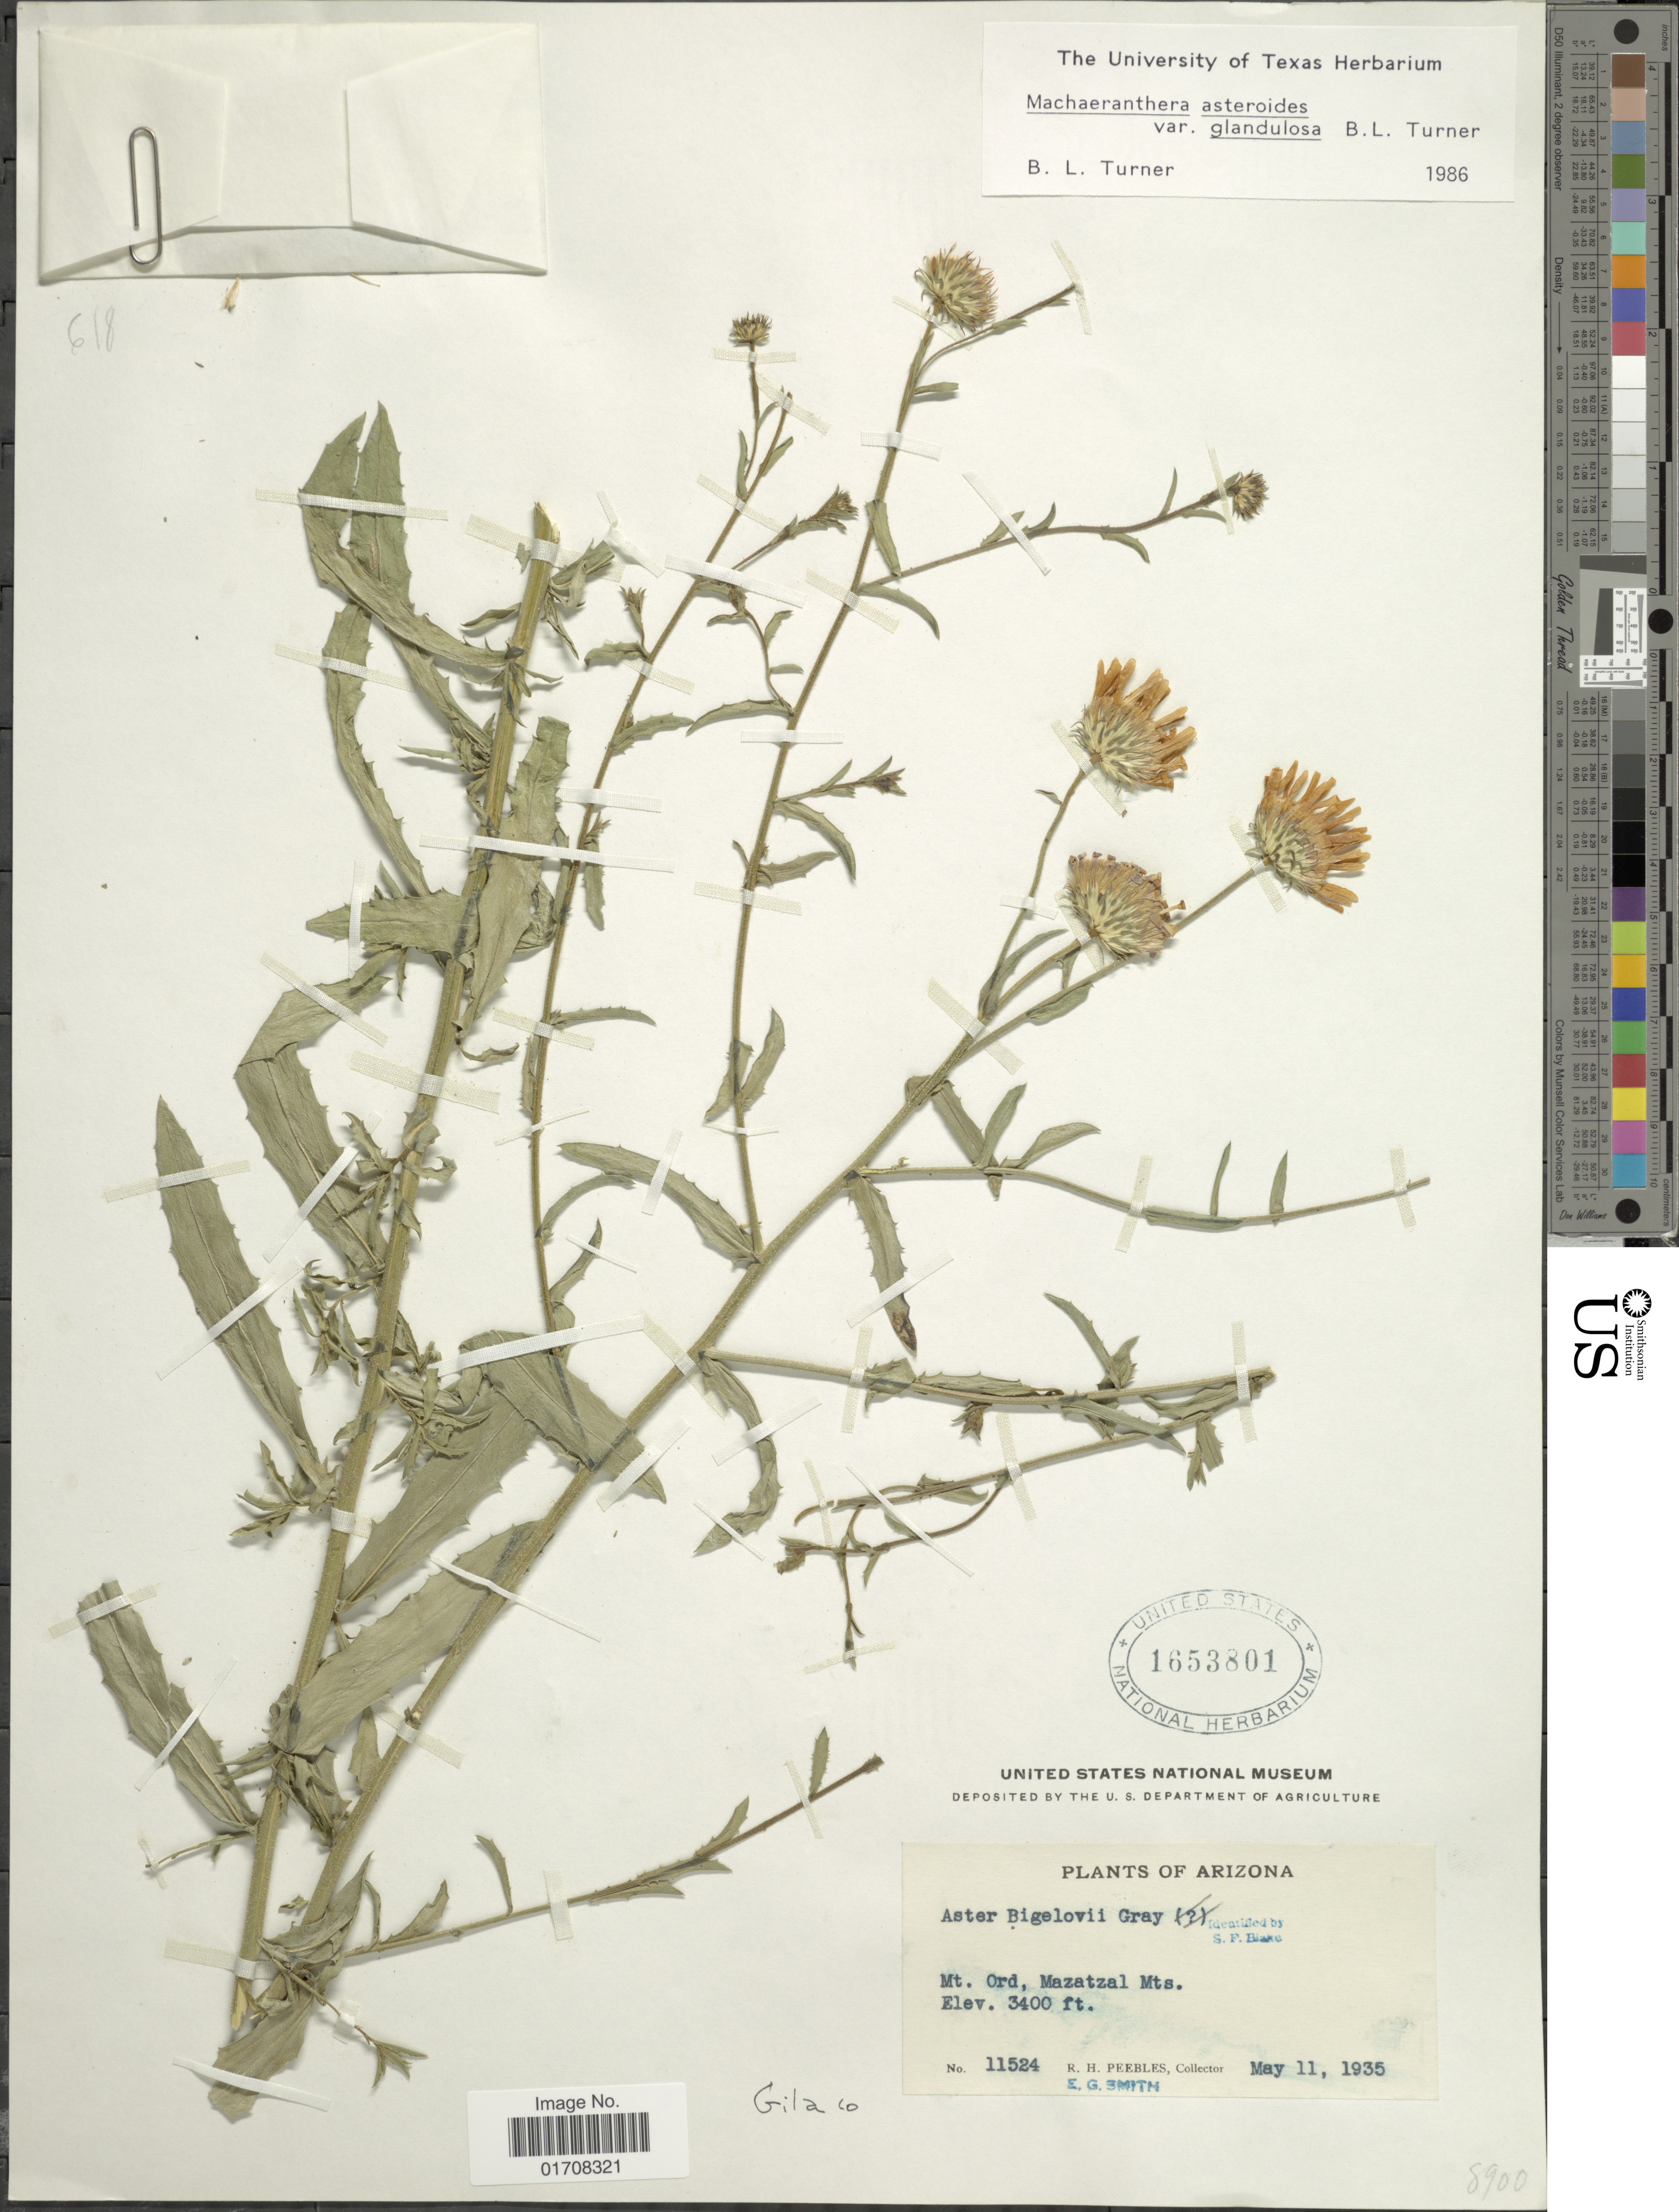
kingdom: Plantae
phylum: Tracheophyta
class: Magnoliopsida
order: Asterales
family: Asteraceae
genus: Machaeranthera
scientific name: Machaeranthera asteroides var. glandulosa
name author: (Torr.) Greene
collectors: R. H. Peebles & E. G. Smith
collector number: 11524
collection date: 1935-05-11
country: United States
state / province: Arizona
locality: Mt. Ord, Mazatzal Mts., Gila Co.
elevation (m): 1036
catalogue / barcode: US 1653801